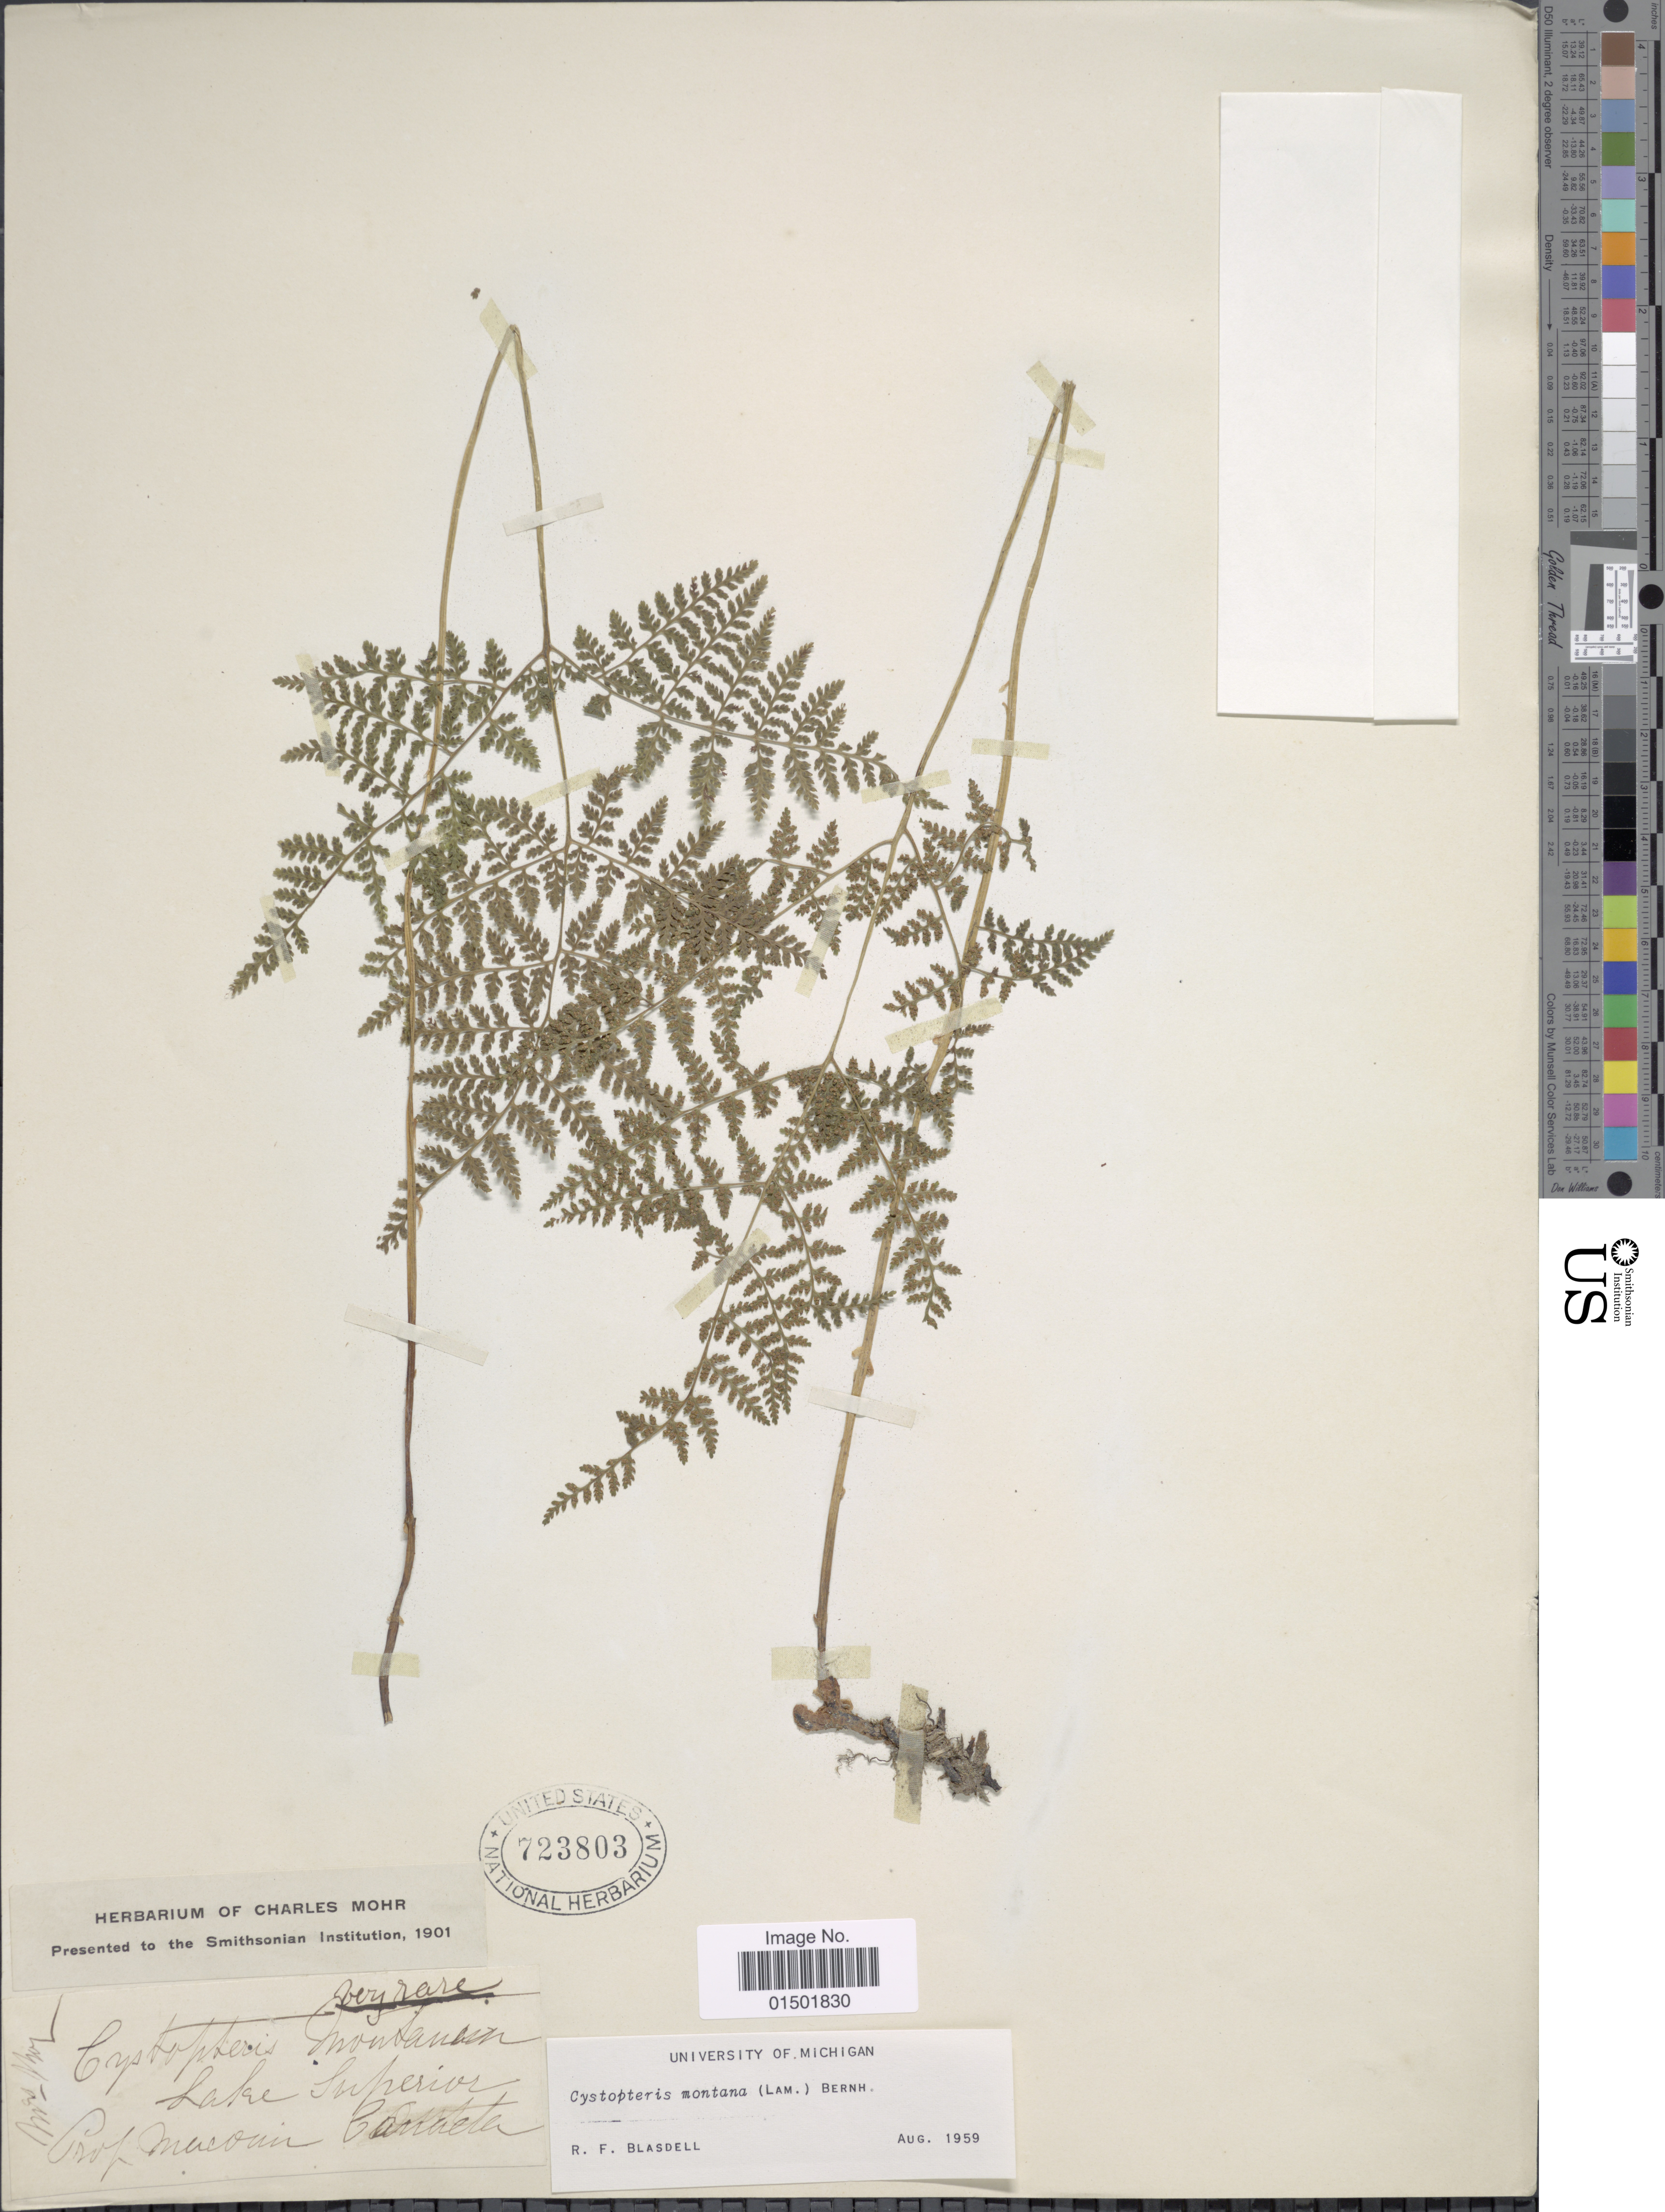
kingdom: Plantae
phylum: Tracheophyta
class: Polypodiopsida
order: Polypodiales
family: Cystopteridaceae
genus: Cystopteris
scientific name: Cystopteris montana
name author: (Lam.) Desv.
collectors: -- Macoun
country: United States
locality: Mts. Bay. Lake Superior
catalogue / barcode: US 723803